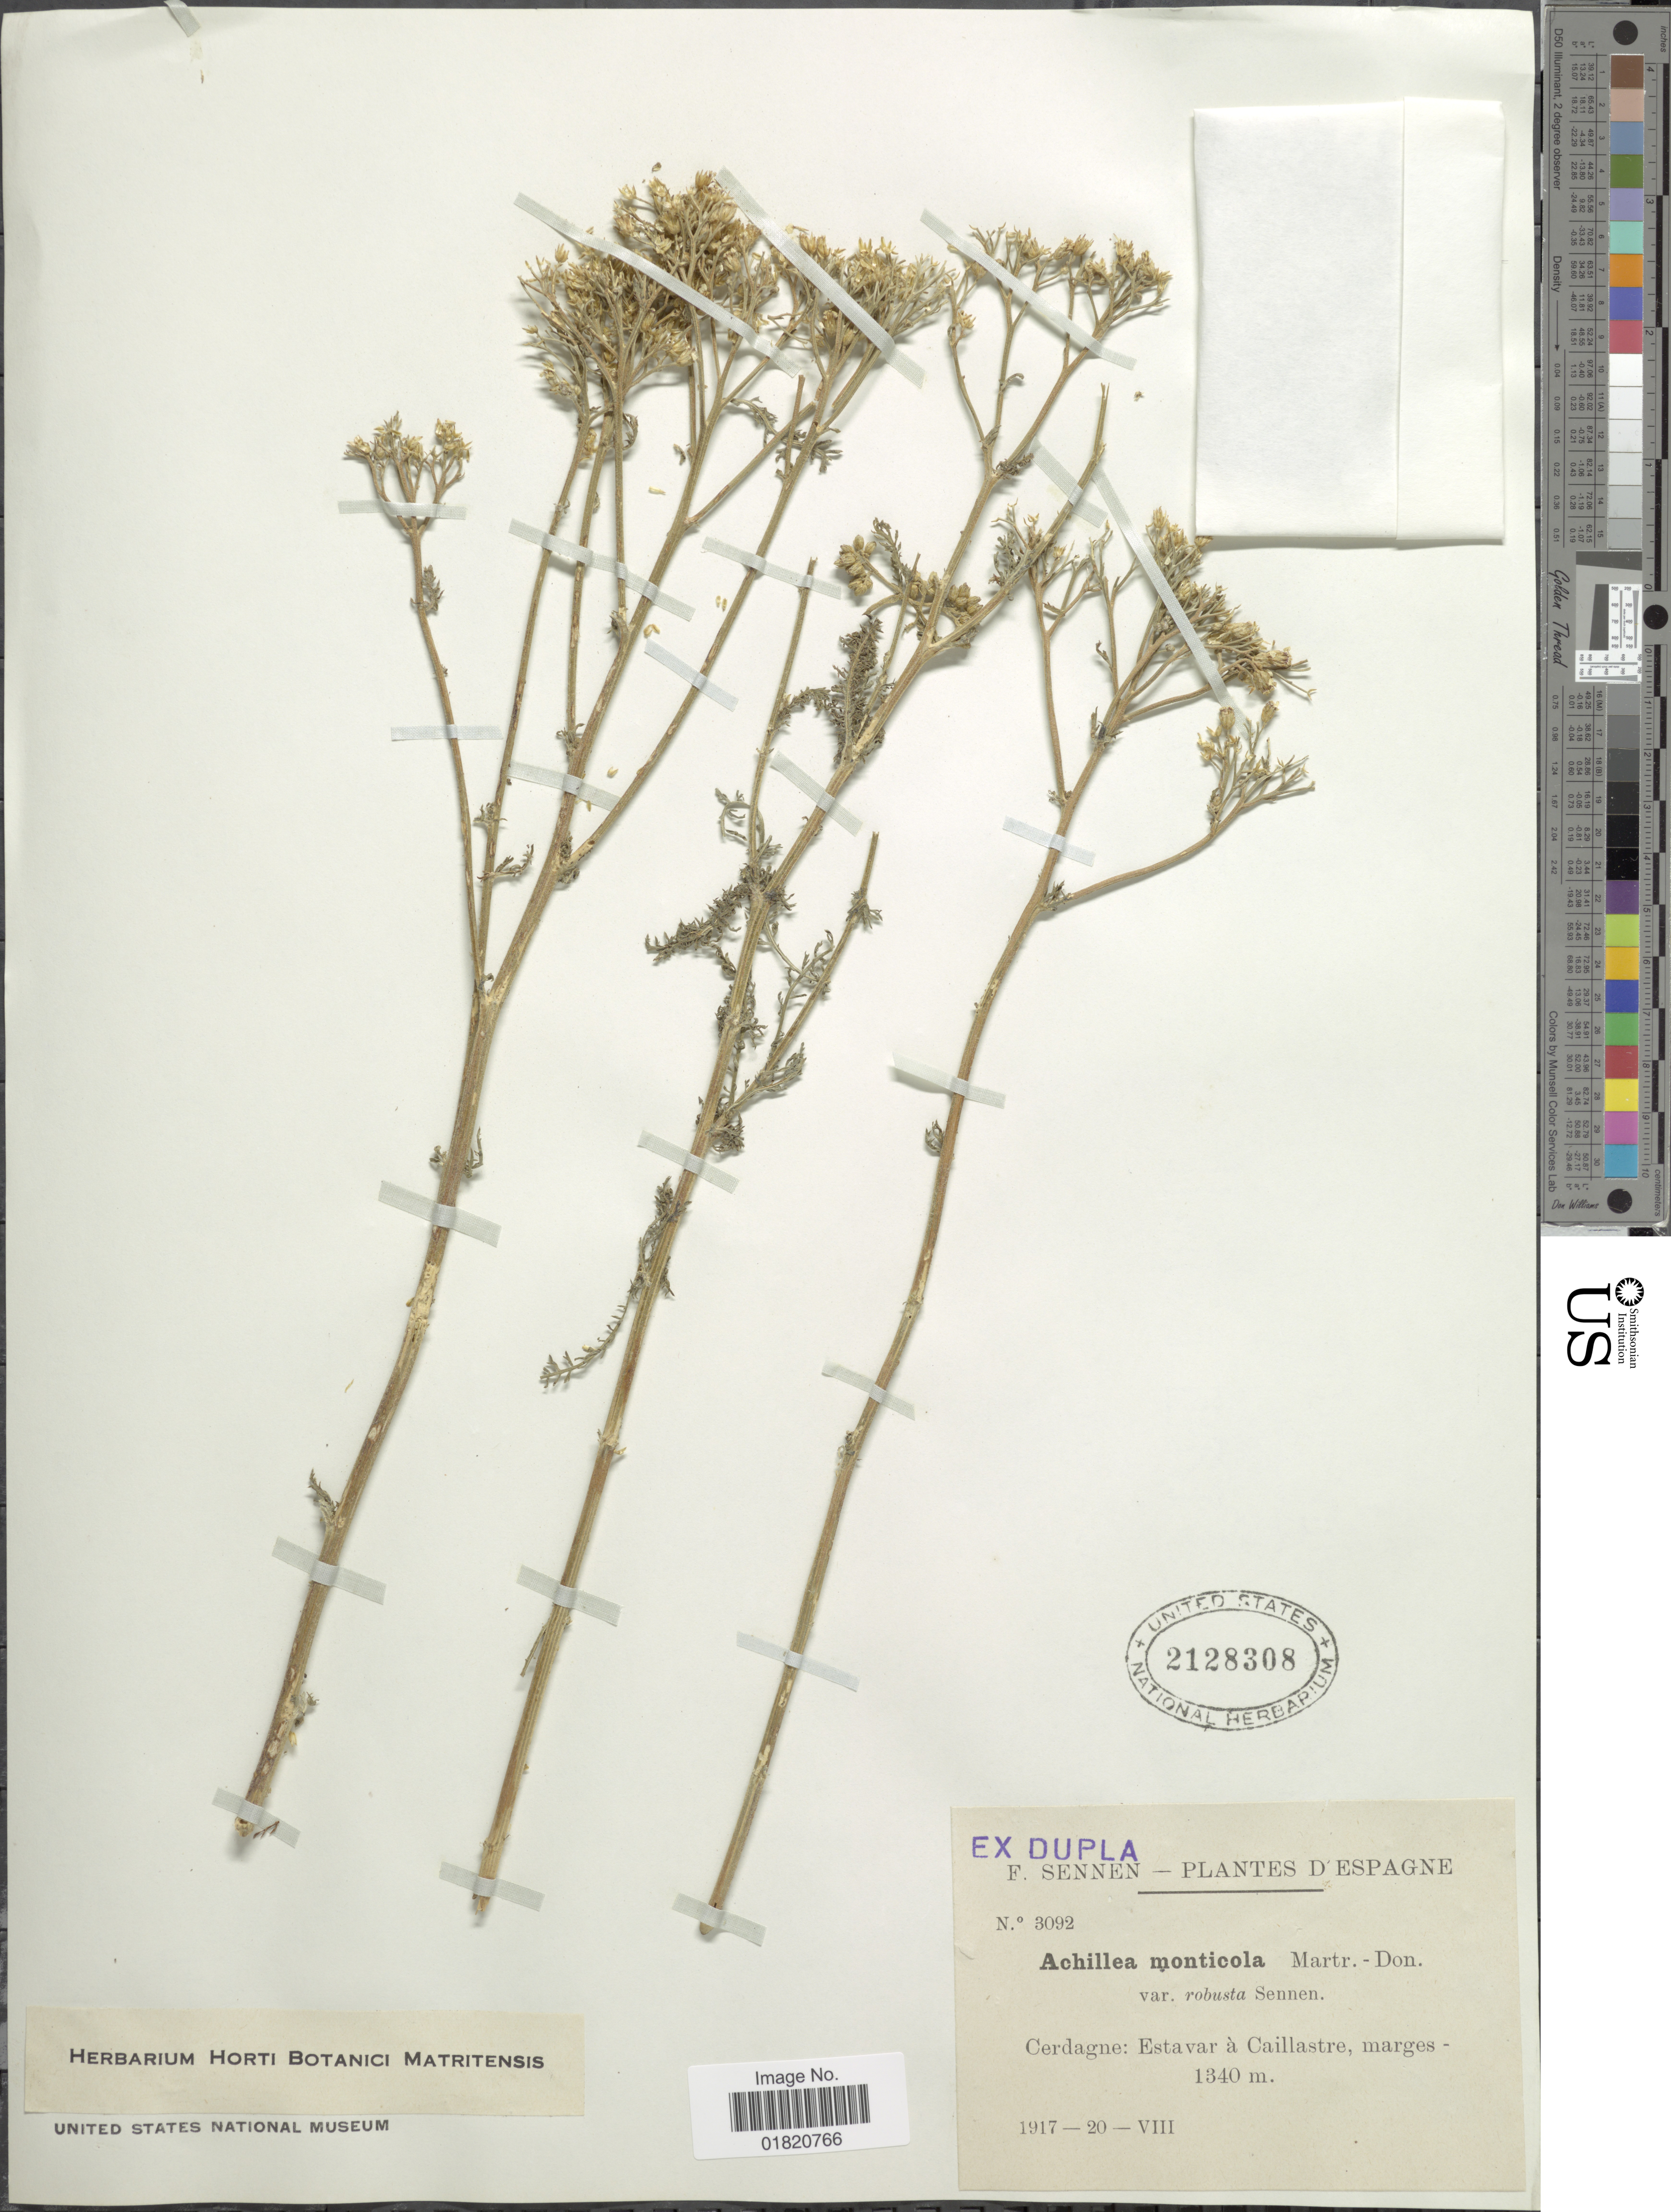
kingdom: Plantae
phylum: Tracheophyta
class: Magnoliopsida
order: Asterales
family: Asteraceae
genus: Achillea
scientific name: Achillea monticola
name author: Martrin-Donos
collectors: E. Sennen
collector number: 3092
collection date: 1917-08-20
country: Spain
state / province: Islas Baleares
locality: D'Espagne. Cerdagne: Estavar à Caillastre, marges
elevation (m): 1340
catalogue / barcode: US 2128308